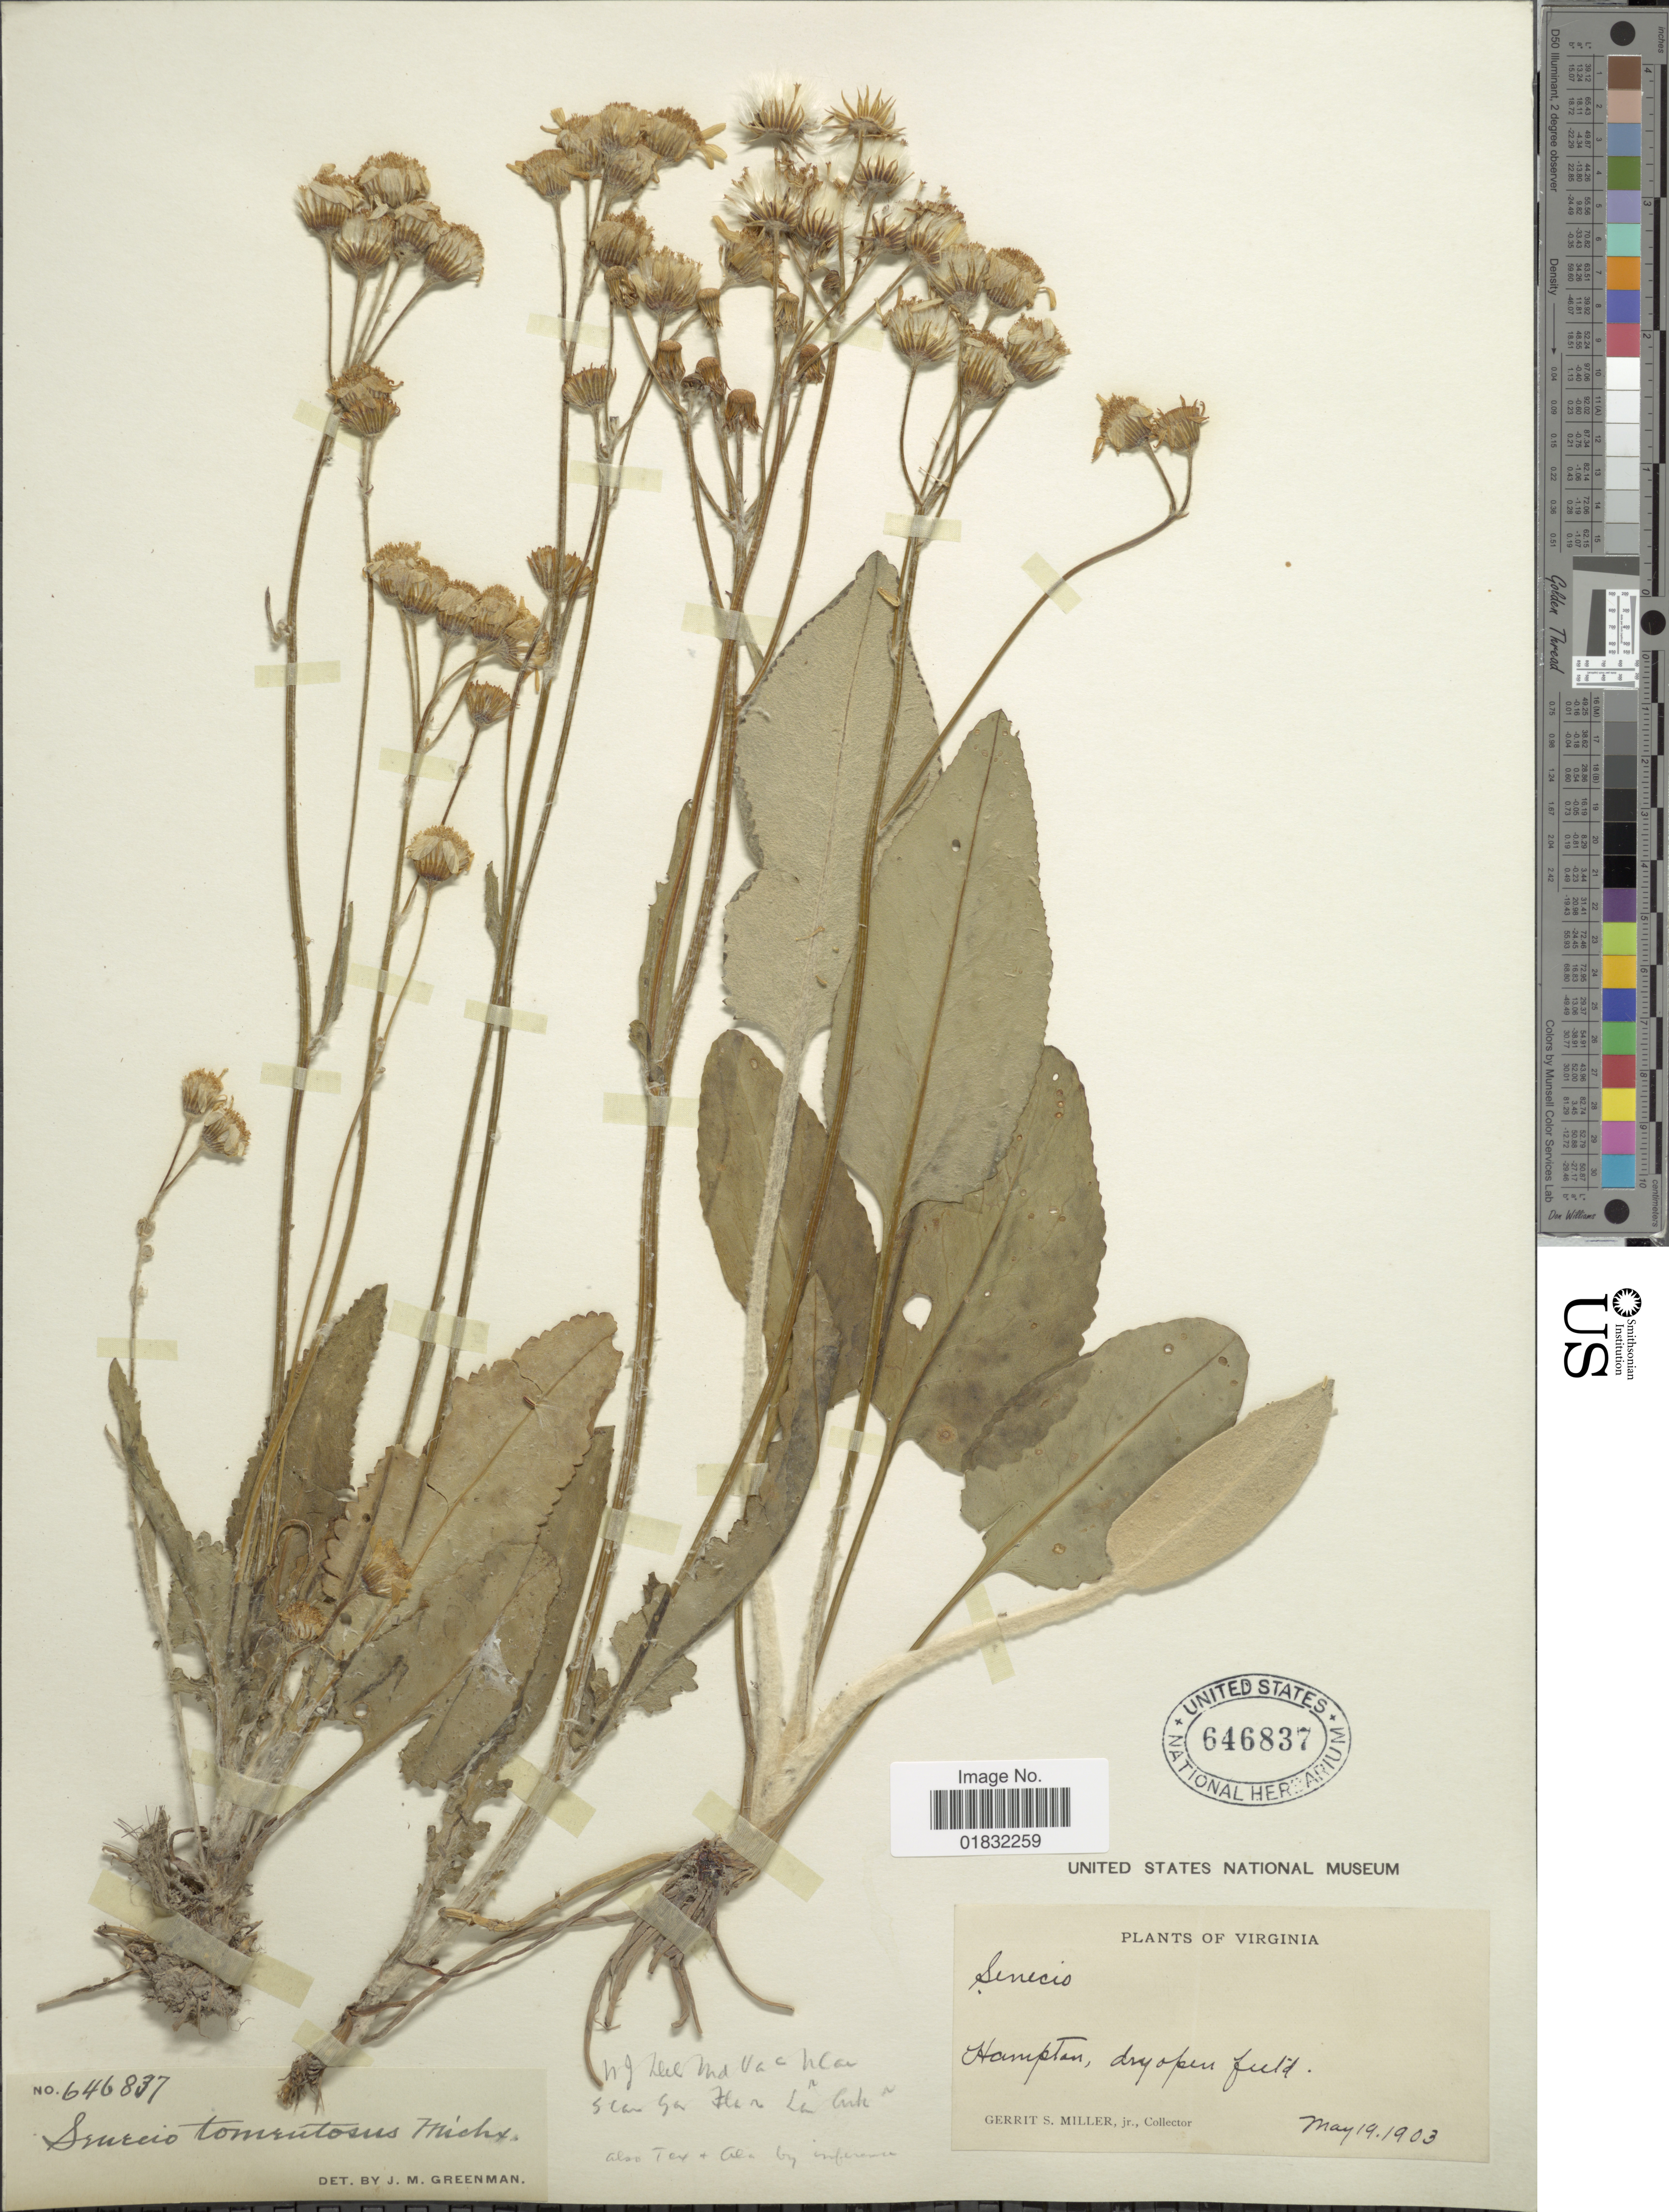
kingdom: Plantae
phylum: Tracheophyta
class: Magnoliopsida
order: Asterales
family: Asteraceae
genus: Packera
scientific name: Packera dubia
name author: (Spreng.) Trock & Mabb.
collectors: G. S. Miller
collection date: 1903-05-19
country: United States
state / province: Virginia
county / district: City of Hampton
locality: Hampton, dry open field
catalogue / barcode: US 646837